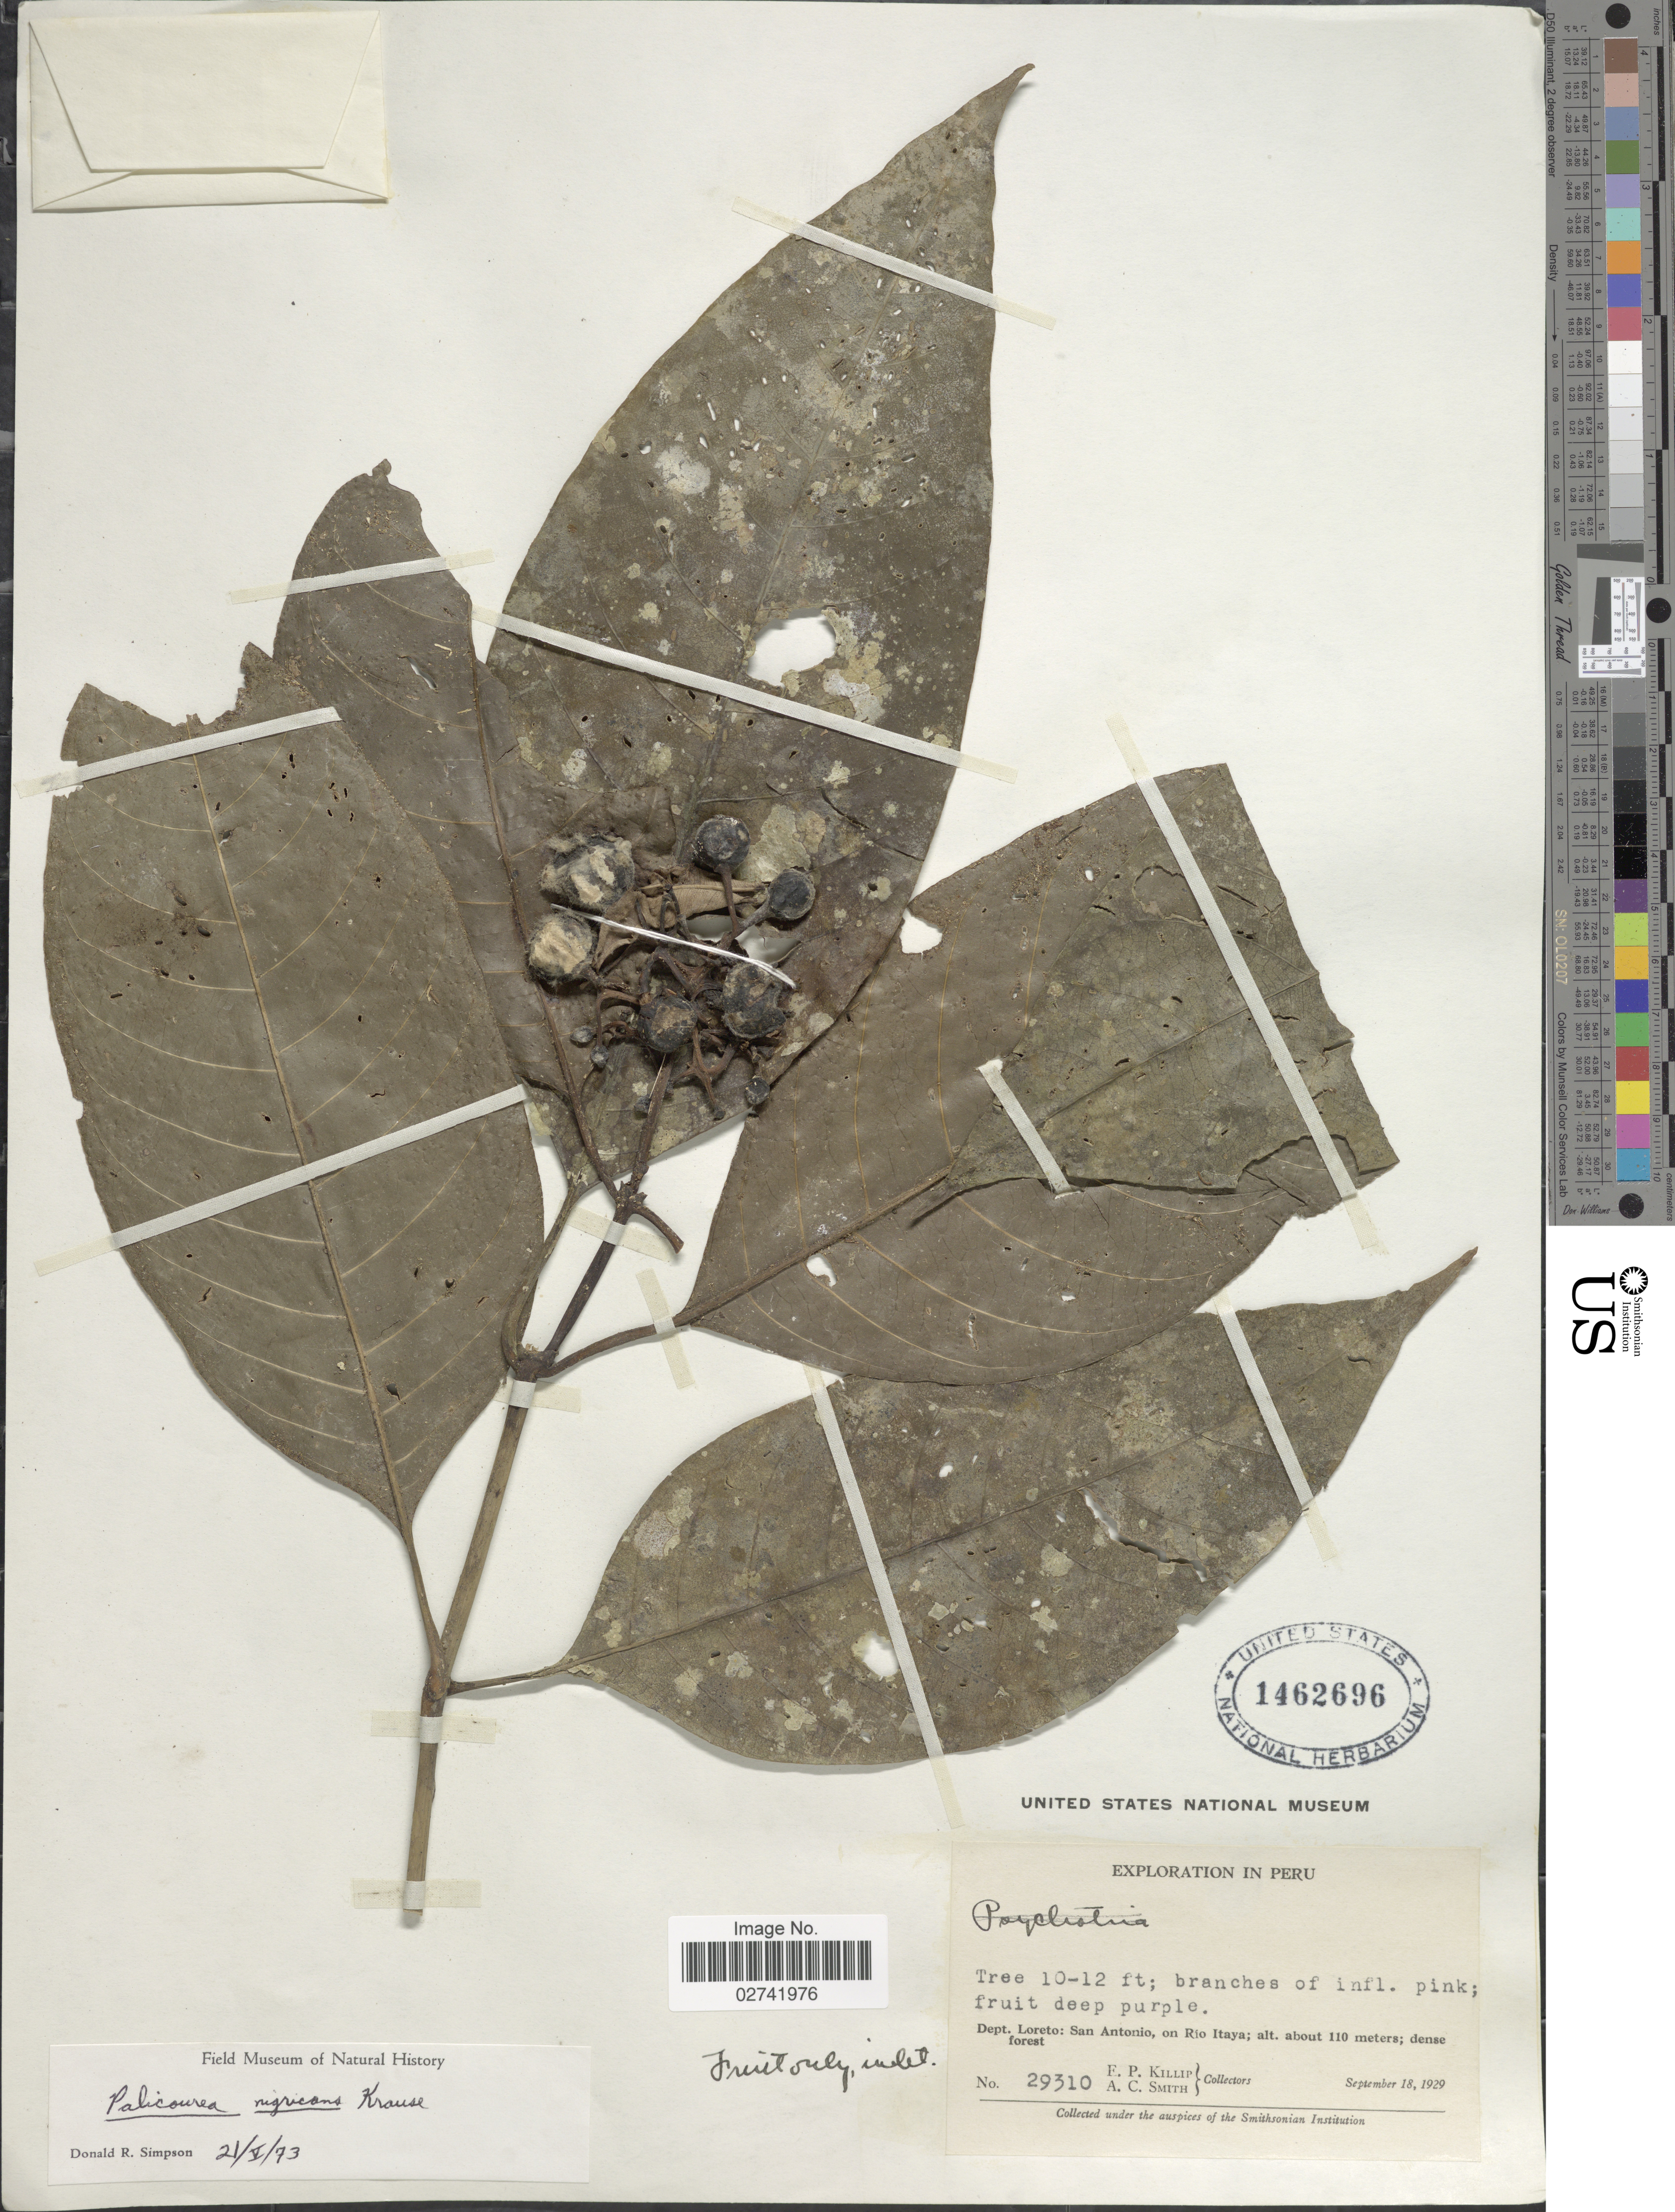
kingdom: Plantae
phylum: Tracheophyta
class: Magnoliopsida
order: Gentianales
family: Rubiaceae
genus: Palicourea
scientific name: Palicourea nigricans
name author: Krause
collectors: E. P. Killip & A. C. Smith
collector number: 29310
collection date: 1929-11-18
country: Peru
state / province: Loreto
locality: San Antonio, on Rio Itaya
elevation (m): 110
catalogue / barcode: US 1462696